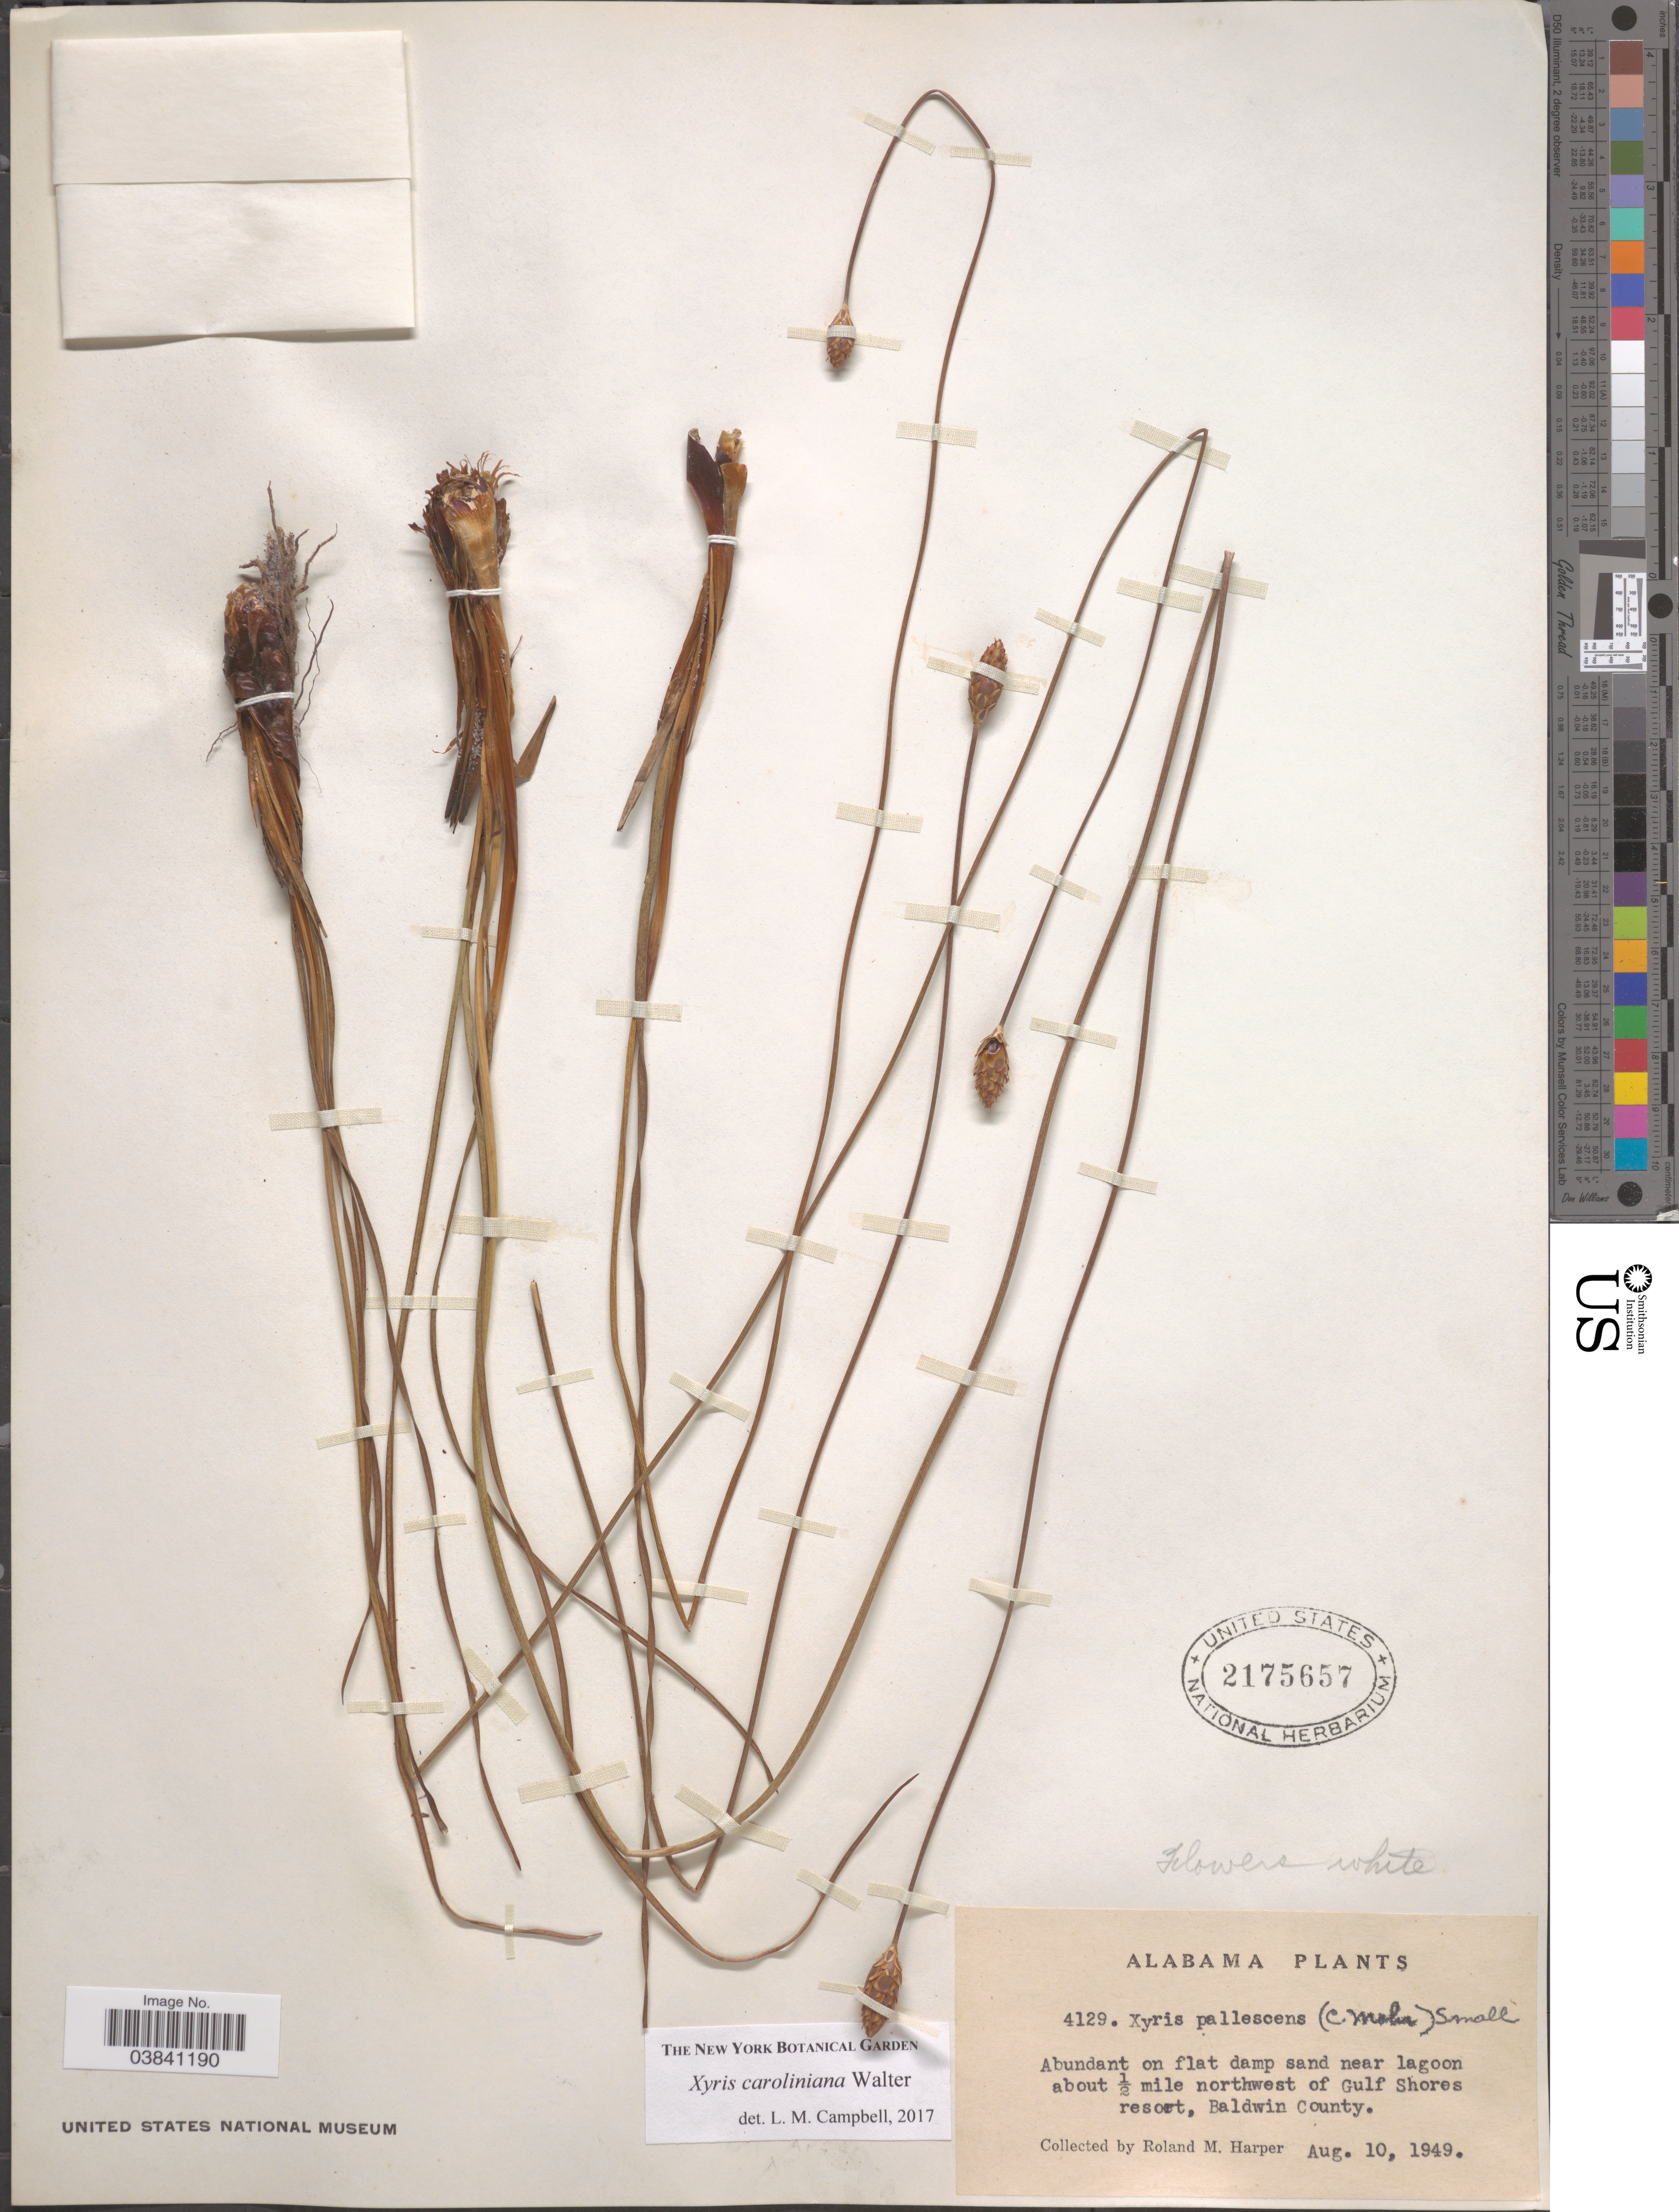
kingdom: Plantae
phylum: Tracheophyta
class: Liliopsida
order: Poales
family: Xyridaceae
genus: Xyris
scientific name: Xyris caroliniana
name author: Walter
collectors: R. M. Harper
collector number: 4129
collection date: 1949-08-10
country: United States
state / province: Alabama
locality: On flat damp sand near lagoon about ½ mile northwest of Gulf Shores resort, Baldwin County.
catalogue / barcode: US 2175657